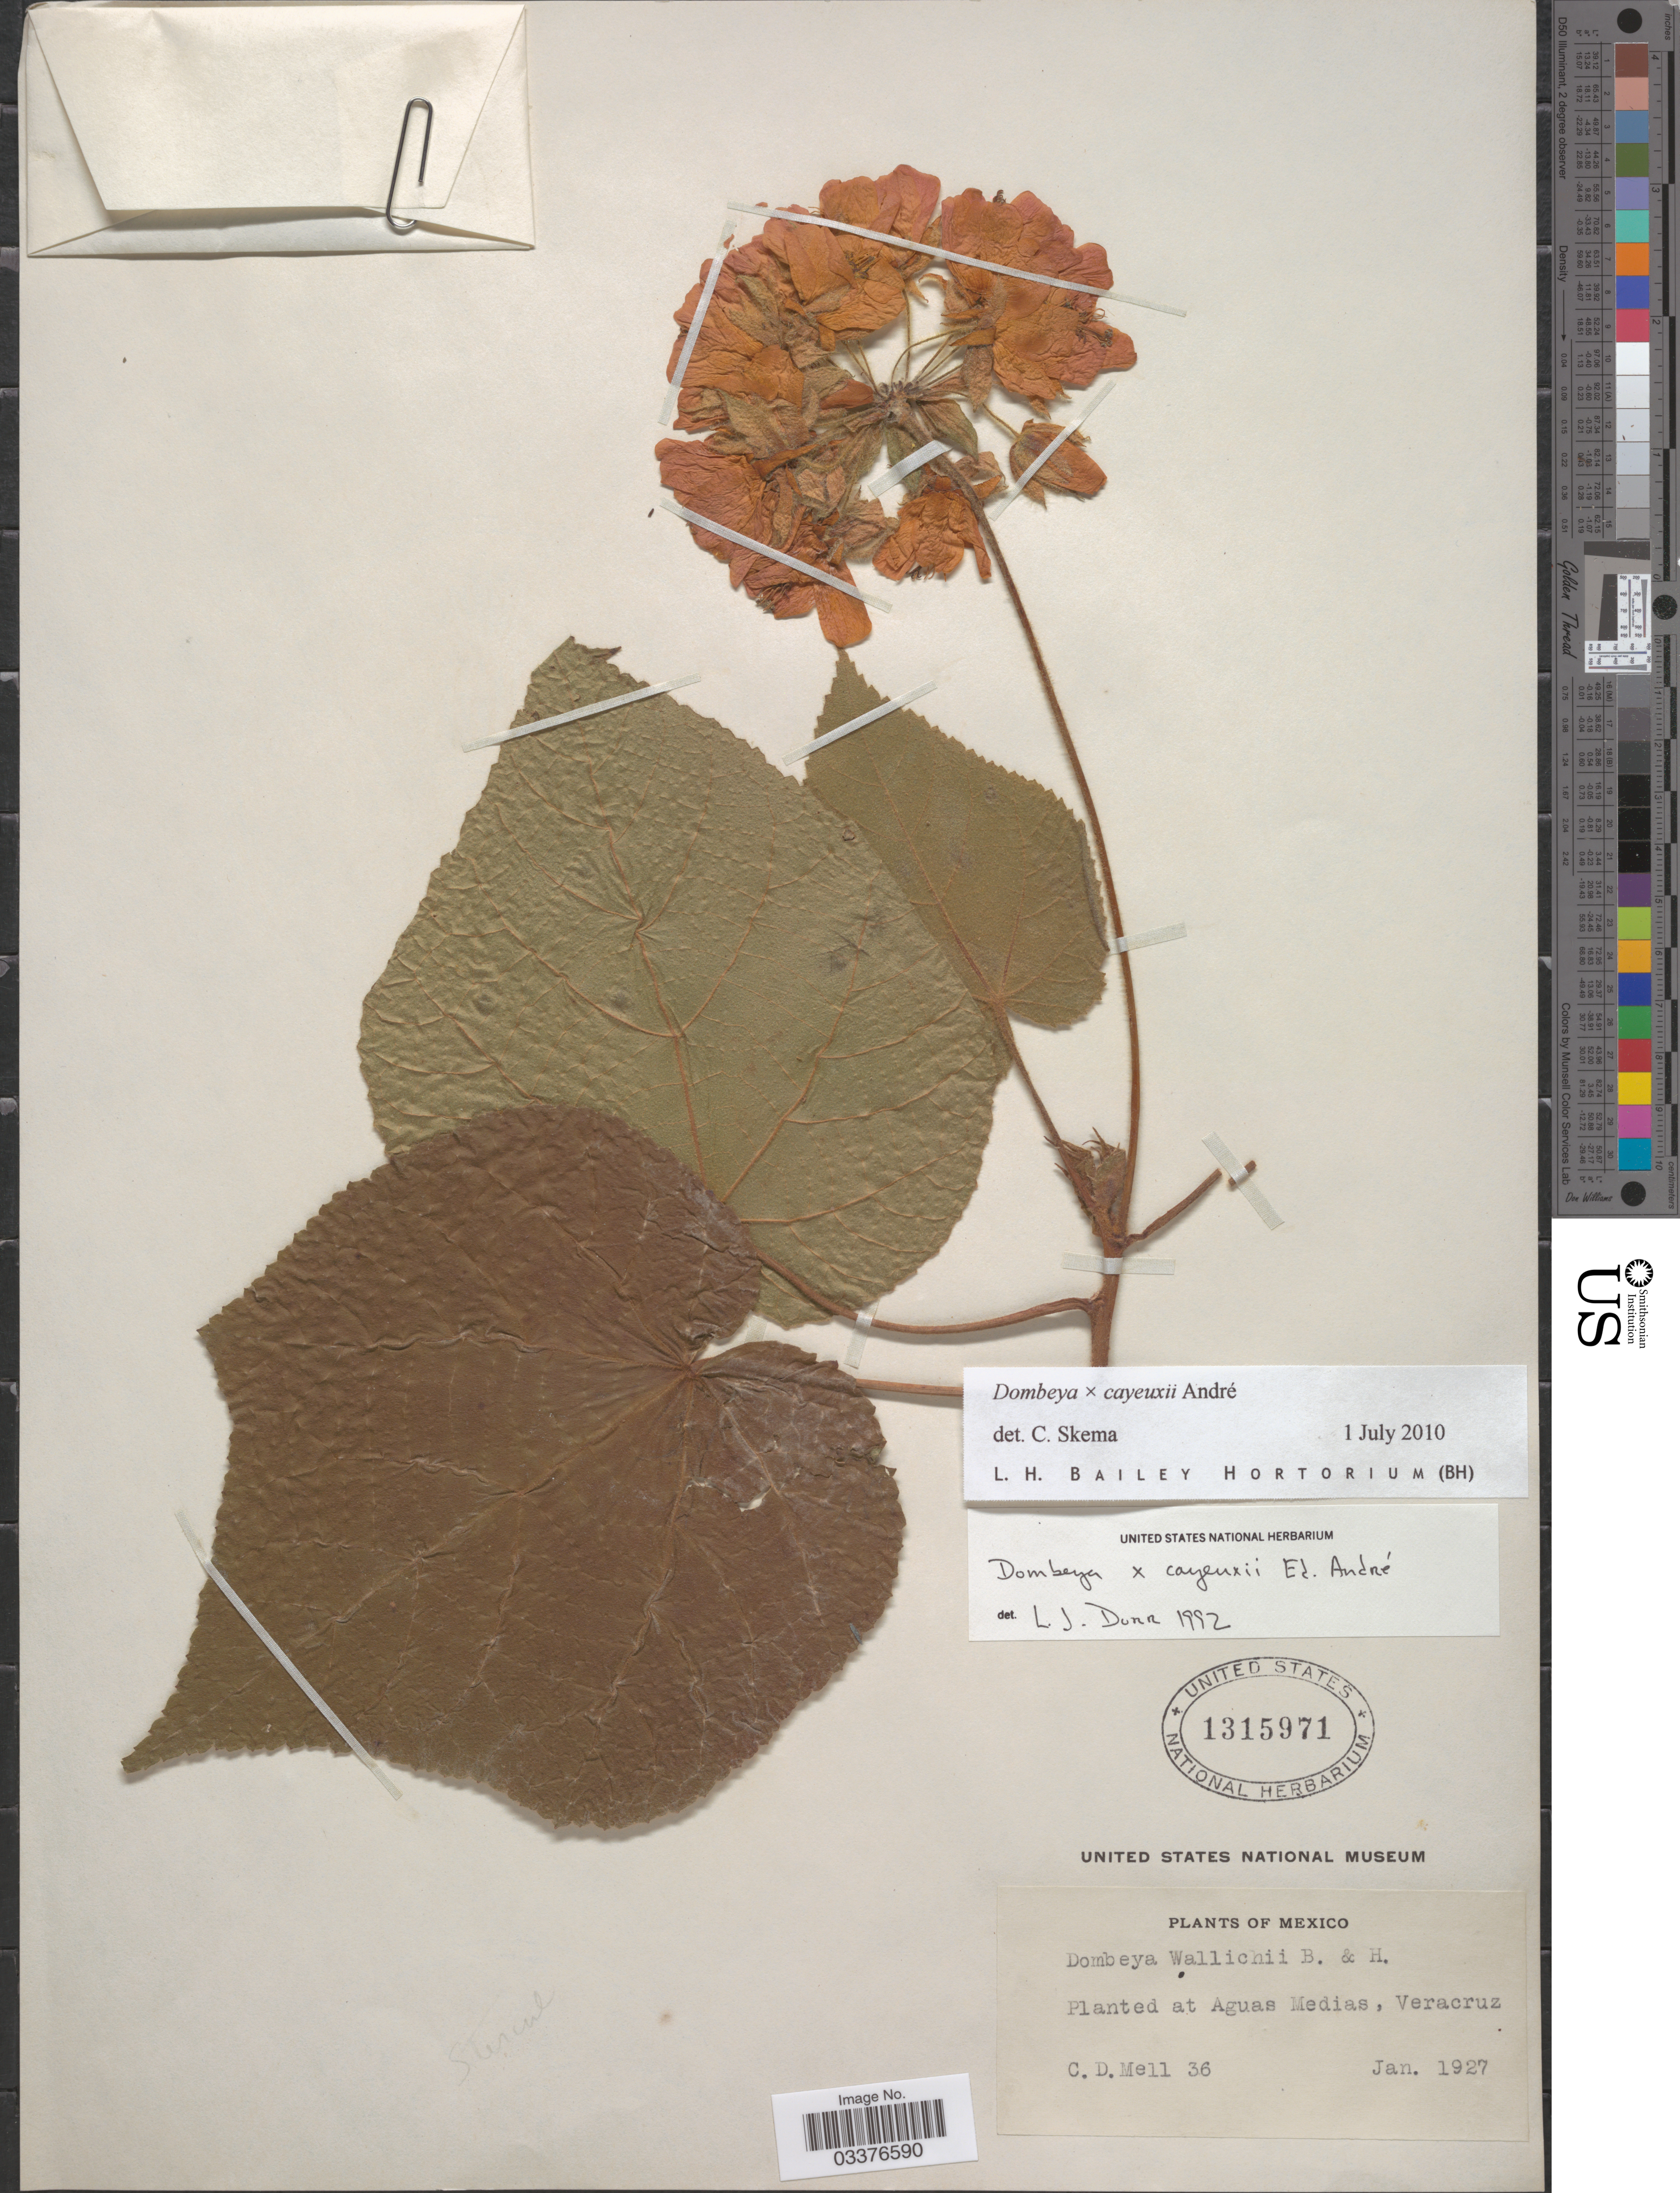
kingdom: Plantae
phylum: Tracheophyta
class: Magnoliopsida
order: Malvales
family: Malvaceae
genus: Dombeya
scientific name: Dombeya x cayeuxii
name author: André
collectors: C. D. Mell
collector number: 36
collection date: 1927-01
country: Mexico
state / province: Veracruz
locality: Aguas Medias, Veracruz.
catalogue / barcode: US 1315971